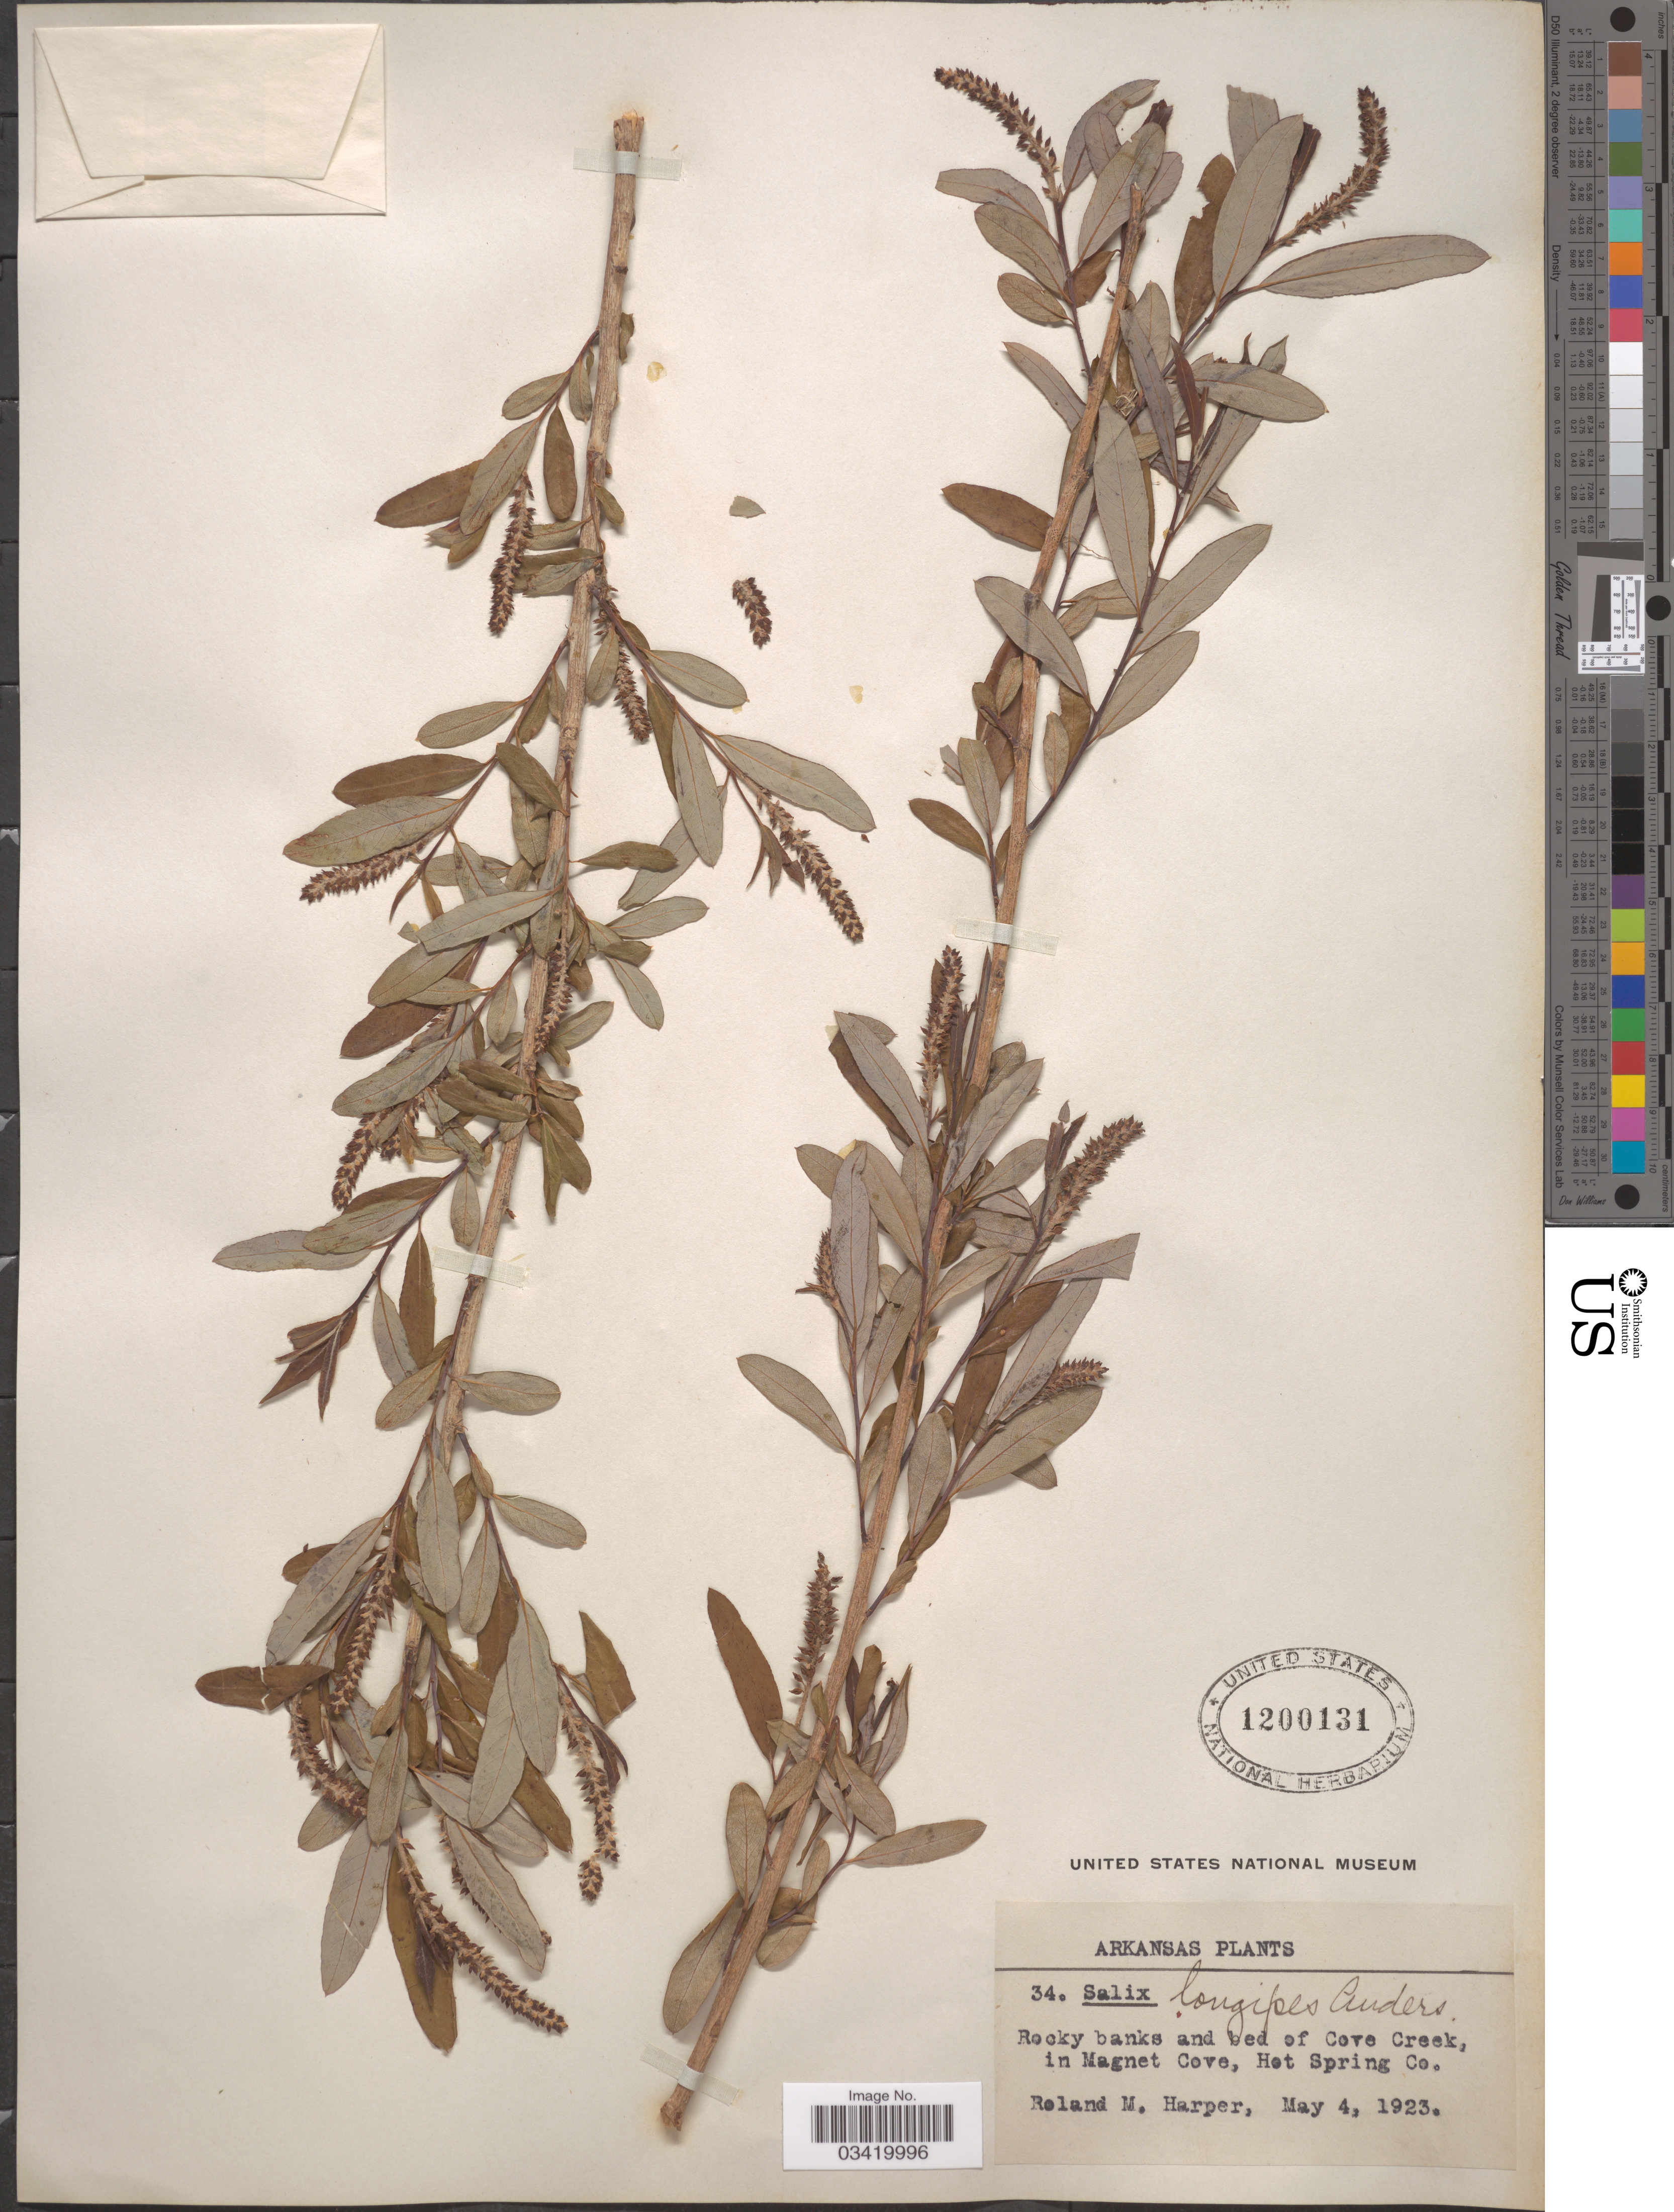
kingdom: Plantae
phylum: Tracheophyta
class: Magnoliopsida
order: Malpighiales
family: Salicaceae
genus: Salix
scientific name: Salix caroliniana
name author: Michx.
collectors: R. M. Harper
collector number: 34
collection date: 1923-05-04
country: United States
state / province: Arkansas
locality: Rocky banks and bed of Cove Creek, in Magnet Cove, Hot Spring Co.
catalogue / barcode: US 1200131